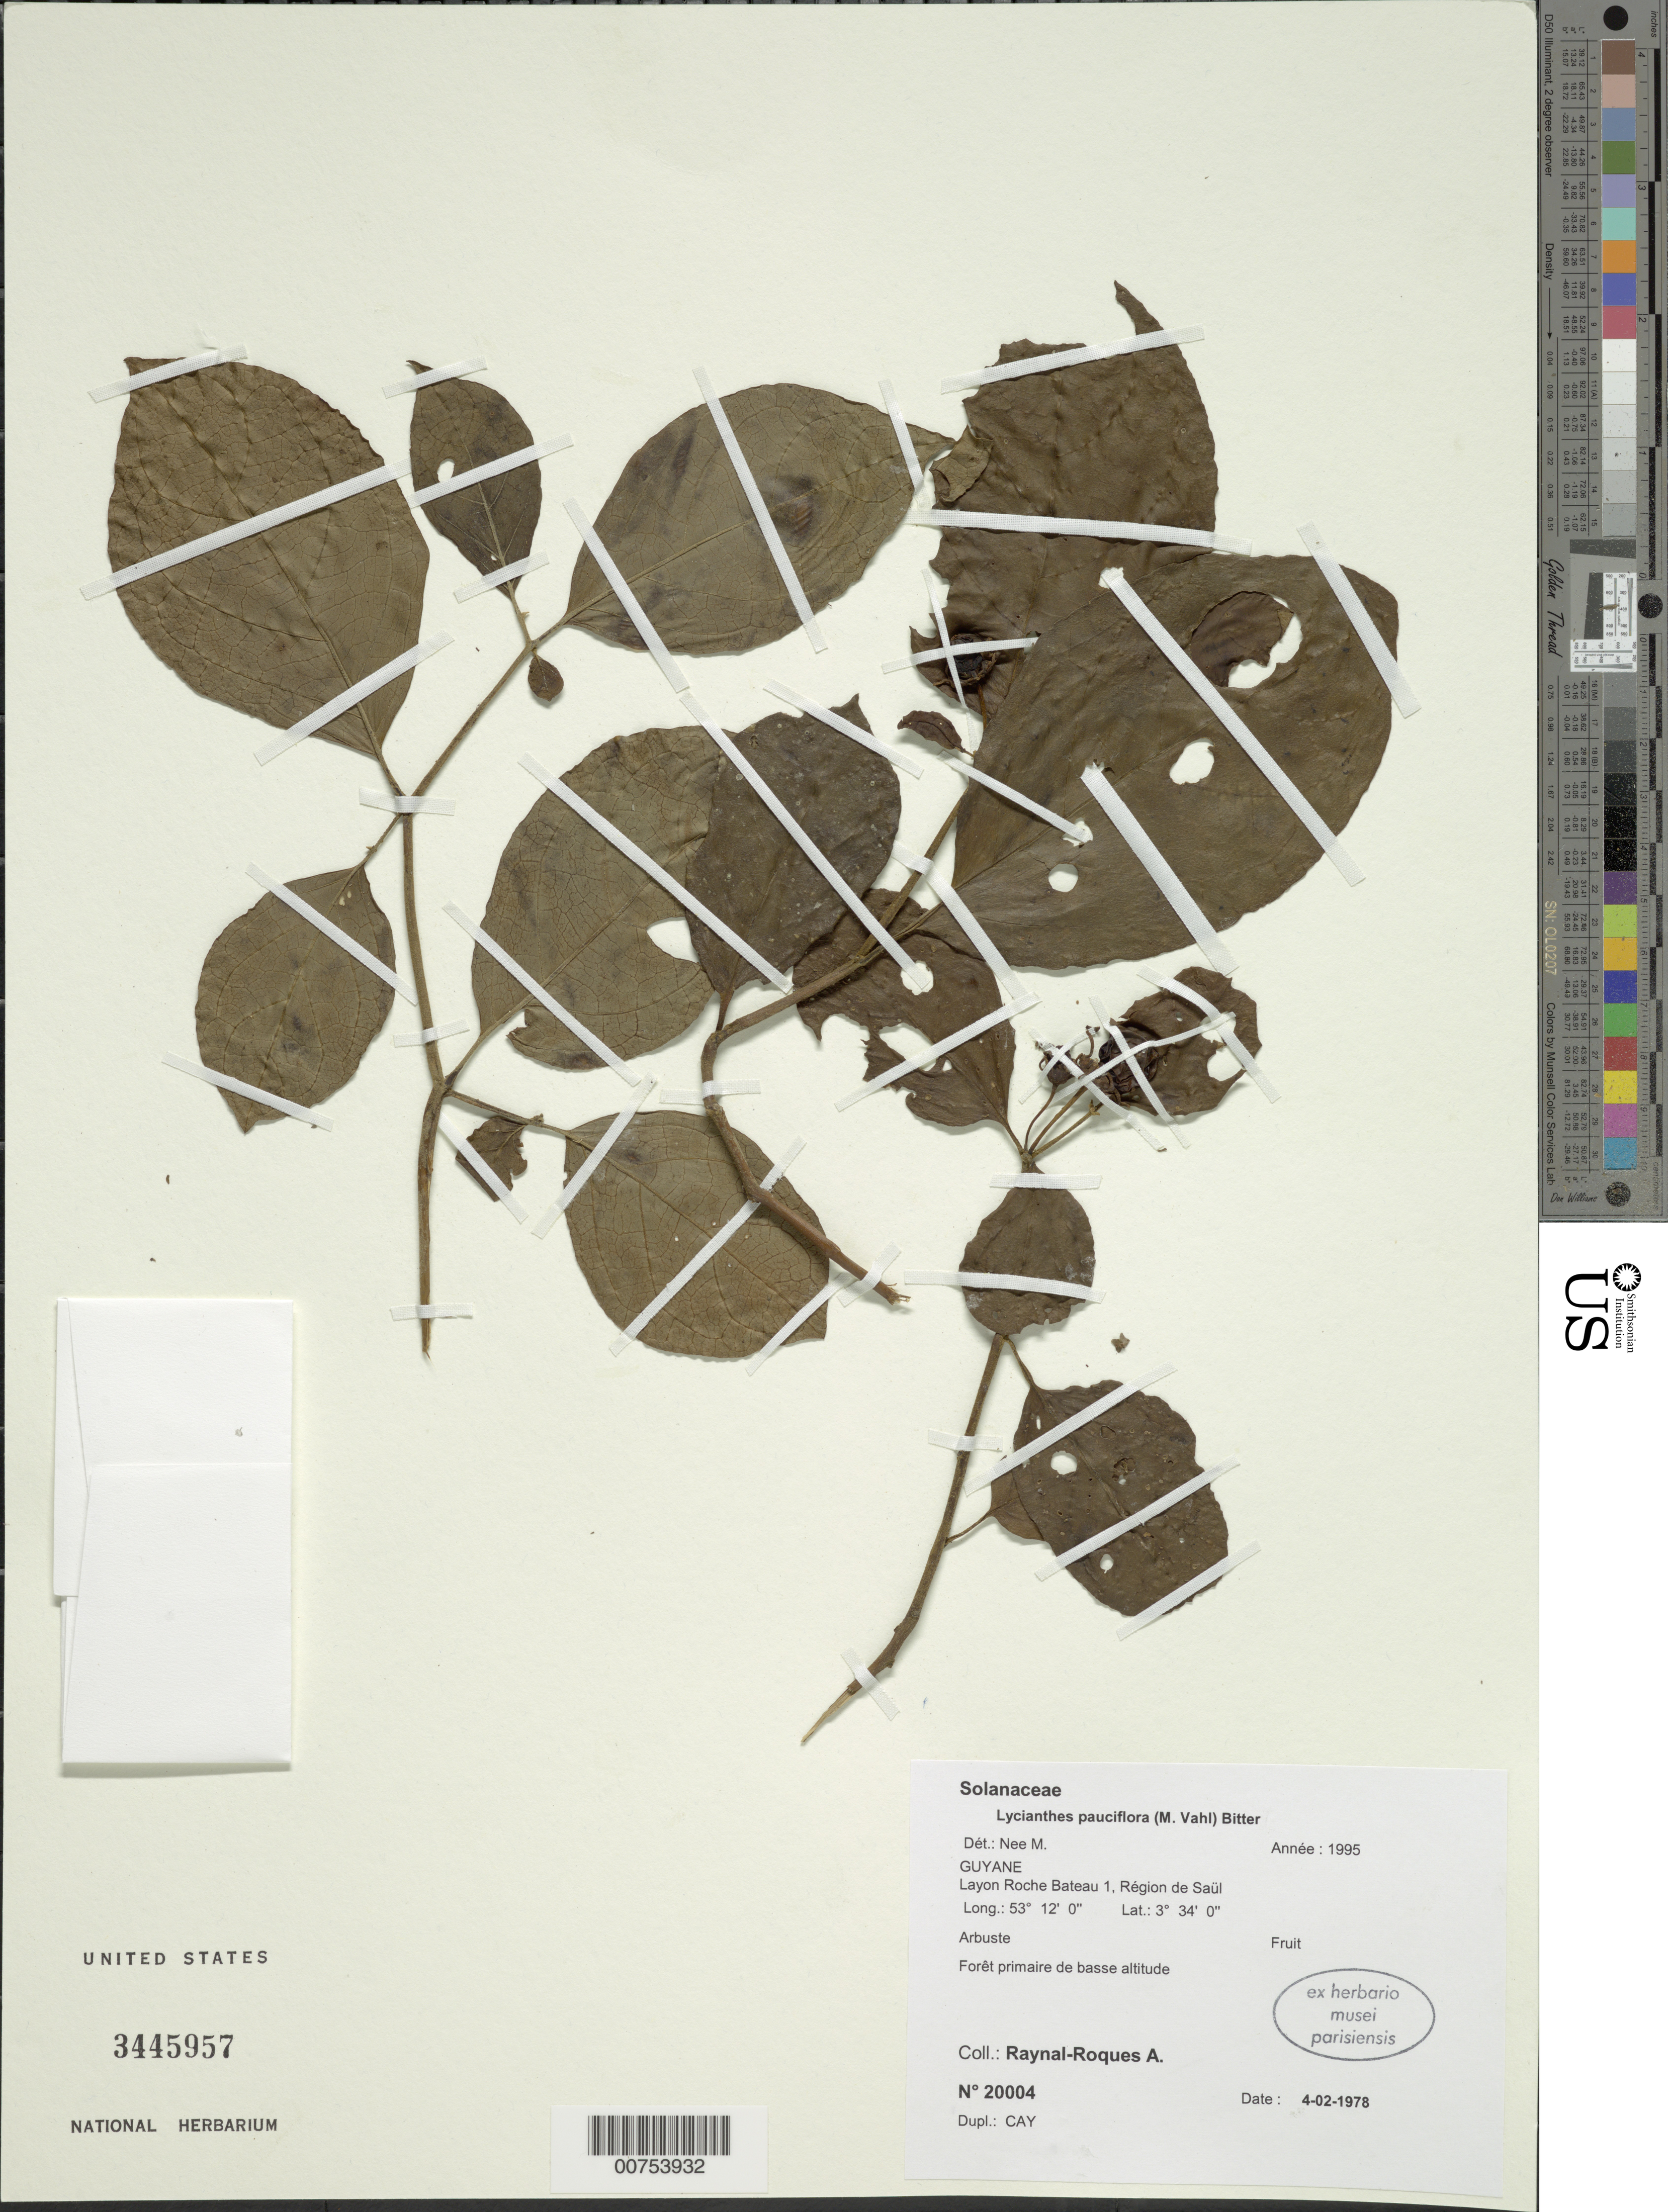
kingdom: Plantae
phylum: Tracheophyta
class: Magnoliopsida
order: Solanales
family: Solanaceae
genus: Lycianthes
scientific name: Lycianthes pauciflora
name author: (Vahl) Bitter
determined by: Nee, Michael H.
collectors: A. M. Raynal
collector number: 20004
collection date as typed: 4-Feb-78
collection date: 1978-02-04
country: French Guiana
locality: Saül, layon Roche Bateau 1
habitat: Low primary forest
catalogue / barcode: US 3445957